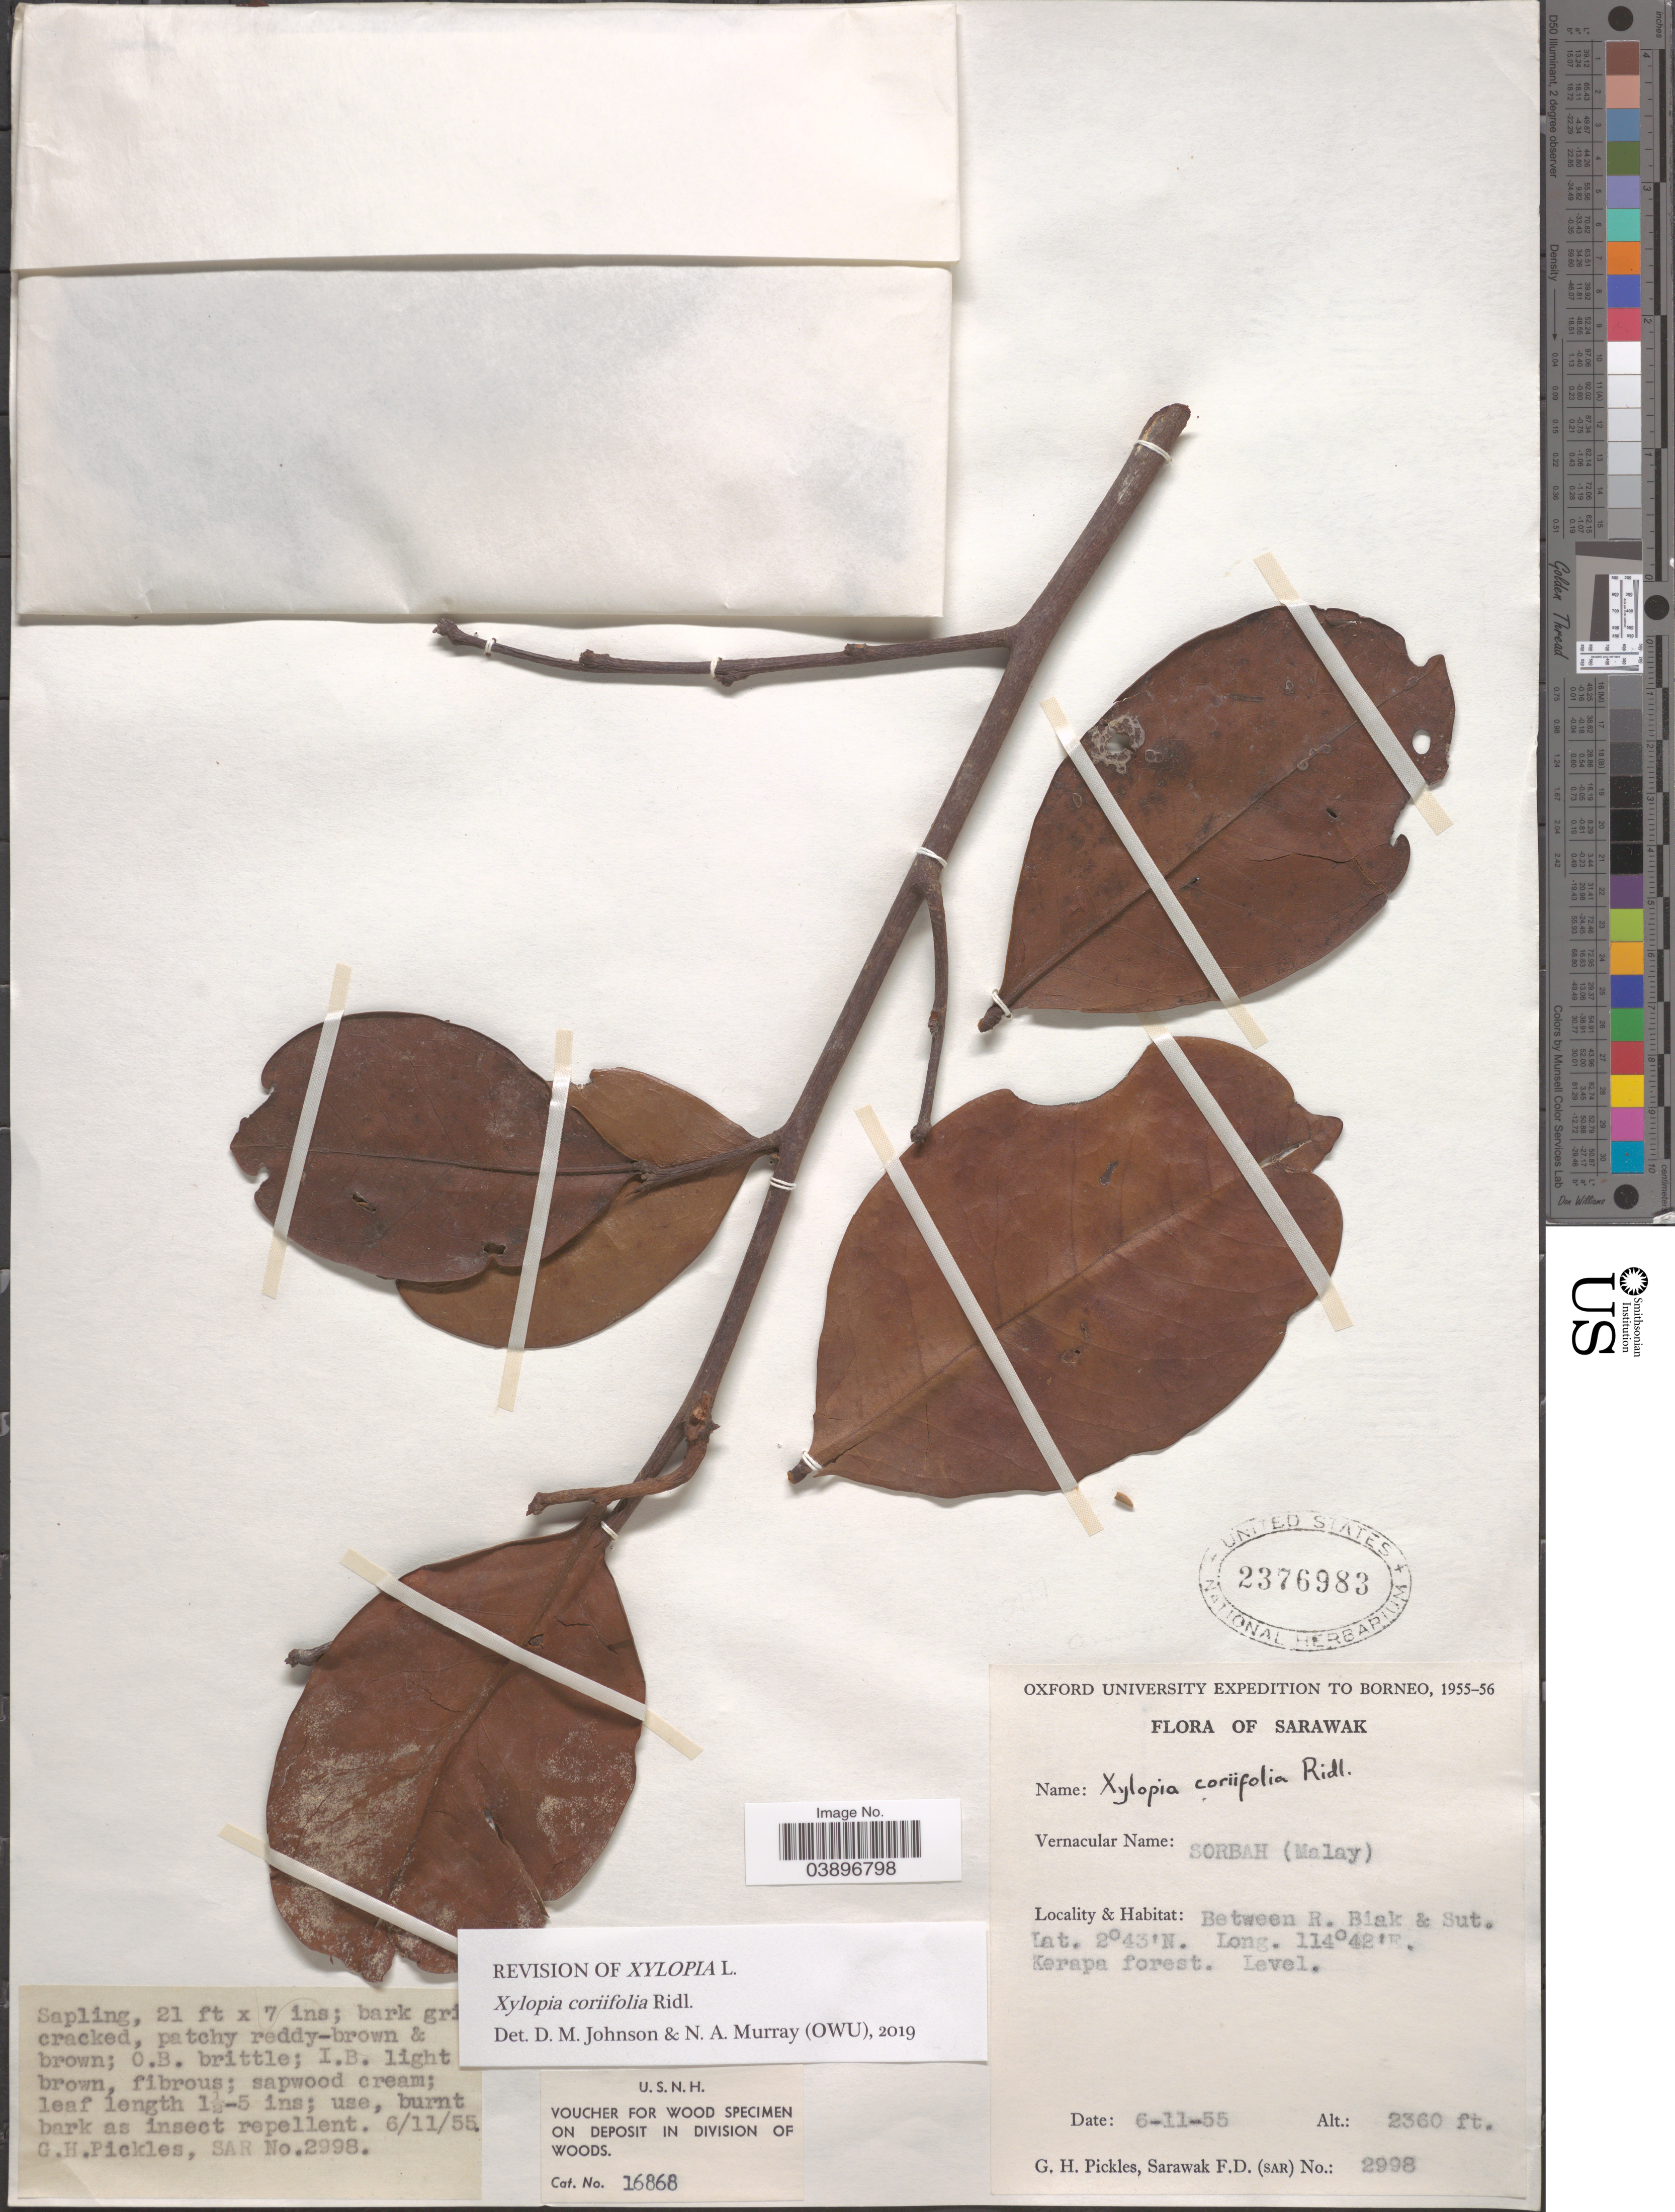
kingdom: Plantae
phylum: Tracheophyta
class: Magnoliopsida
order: Magnoliales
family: Annonaceae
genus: Xylopia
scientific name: Xylopia coriifolia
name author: Ridl.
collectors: G. Pickles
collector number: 2998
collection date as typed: Transcribed d/m/y: 6/11/55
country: Malaysia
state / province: Sarawak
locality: Between R. Biak & Sut.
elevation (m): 719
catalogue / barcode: US 2376983